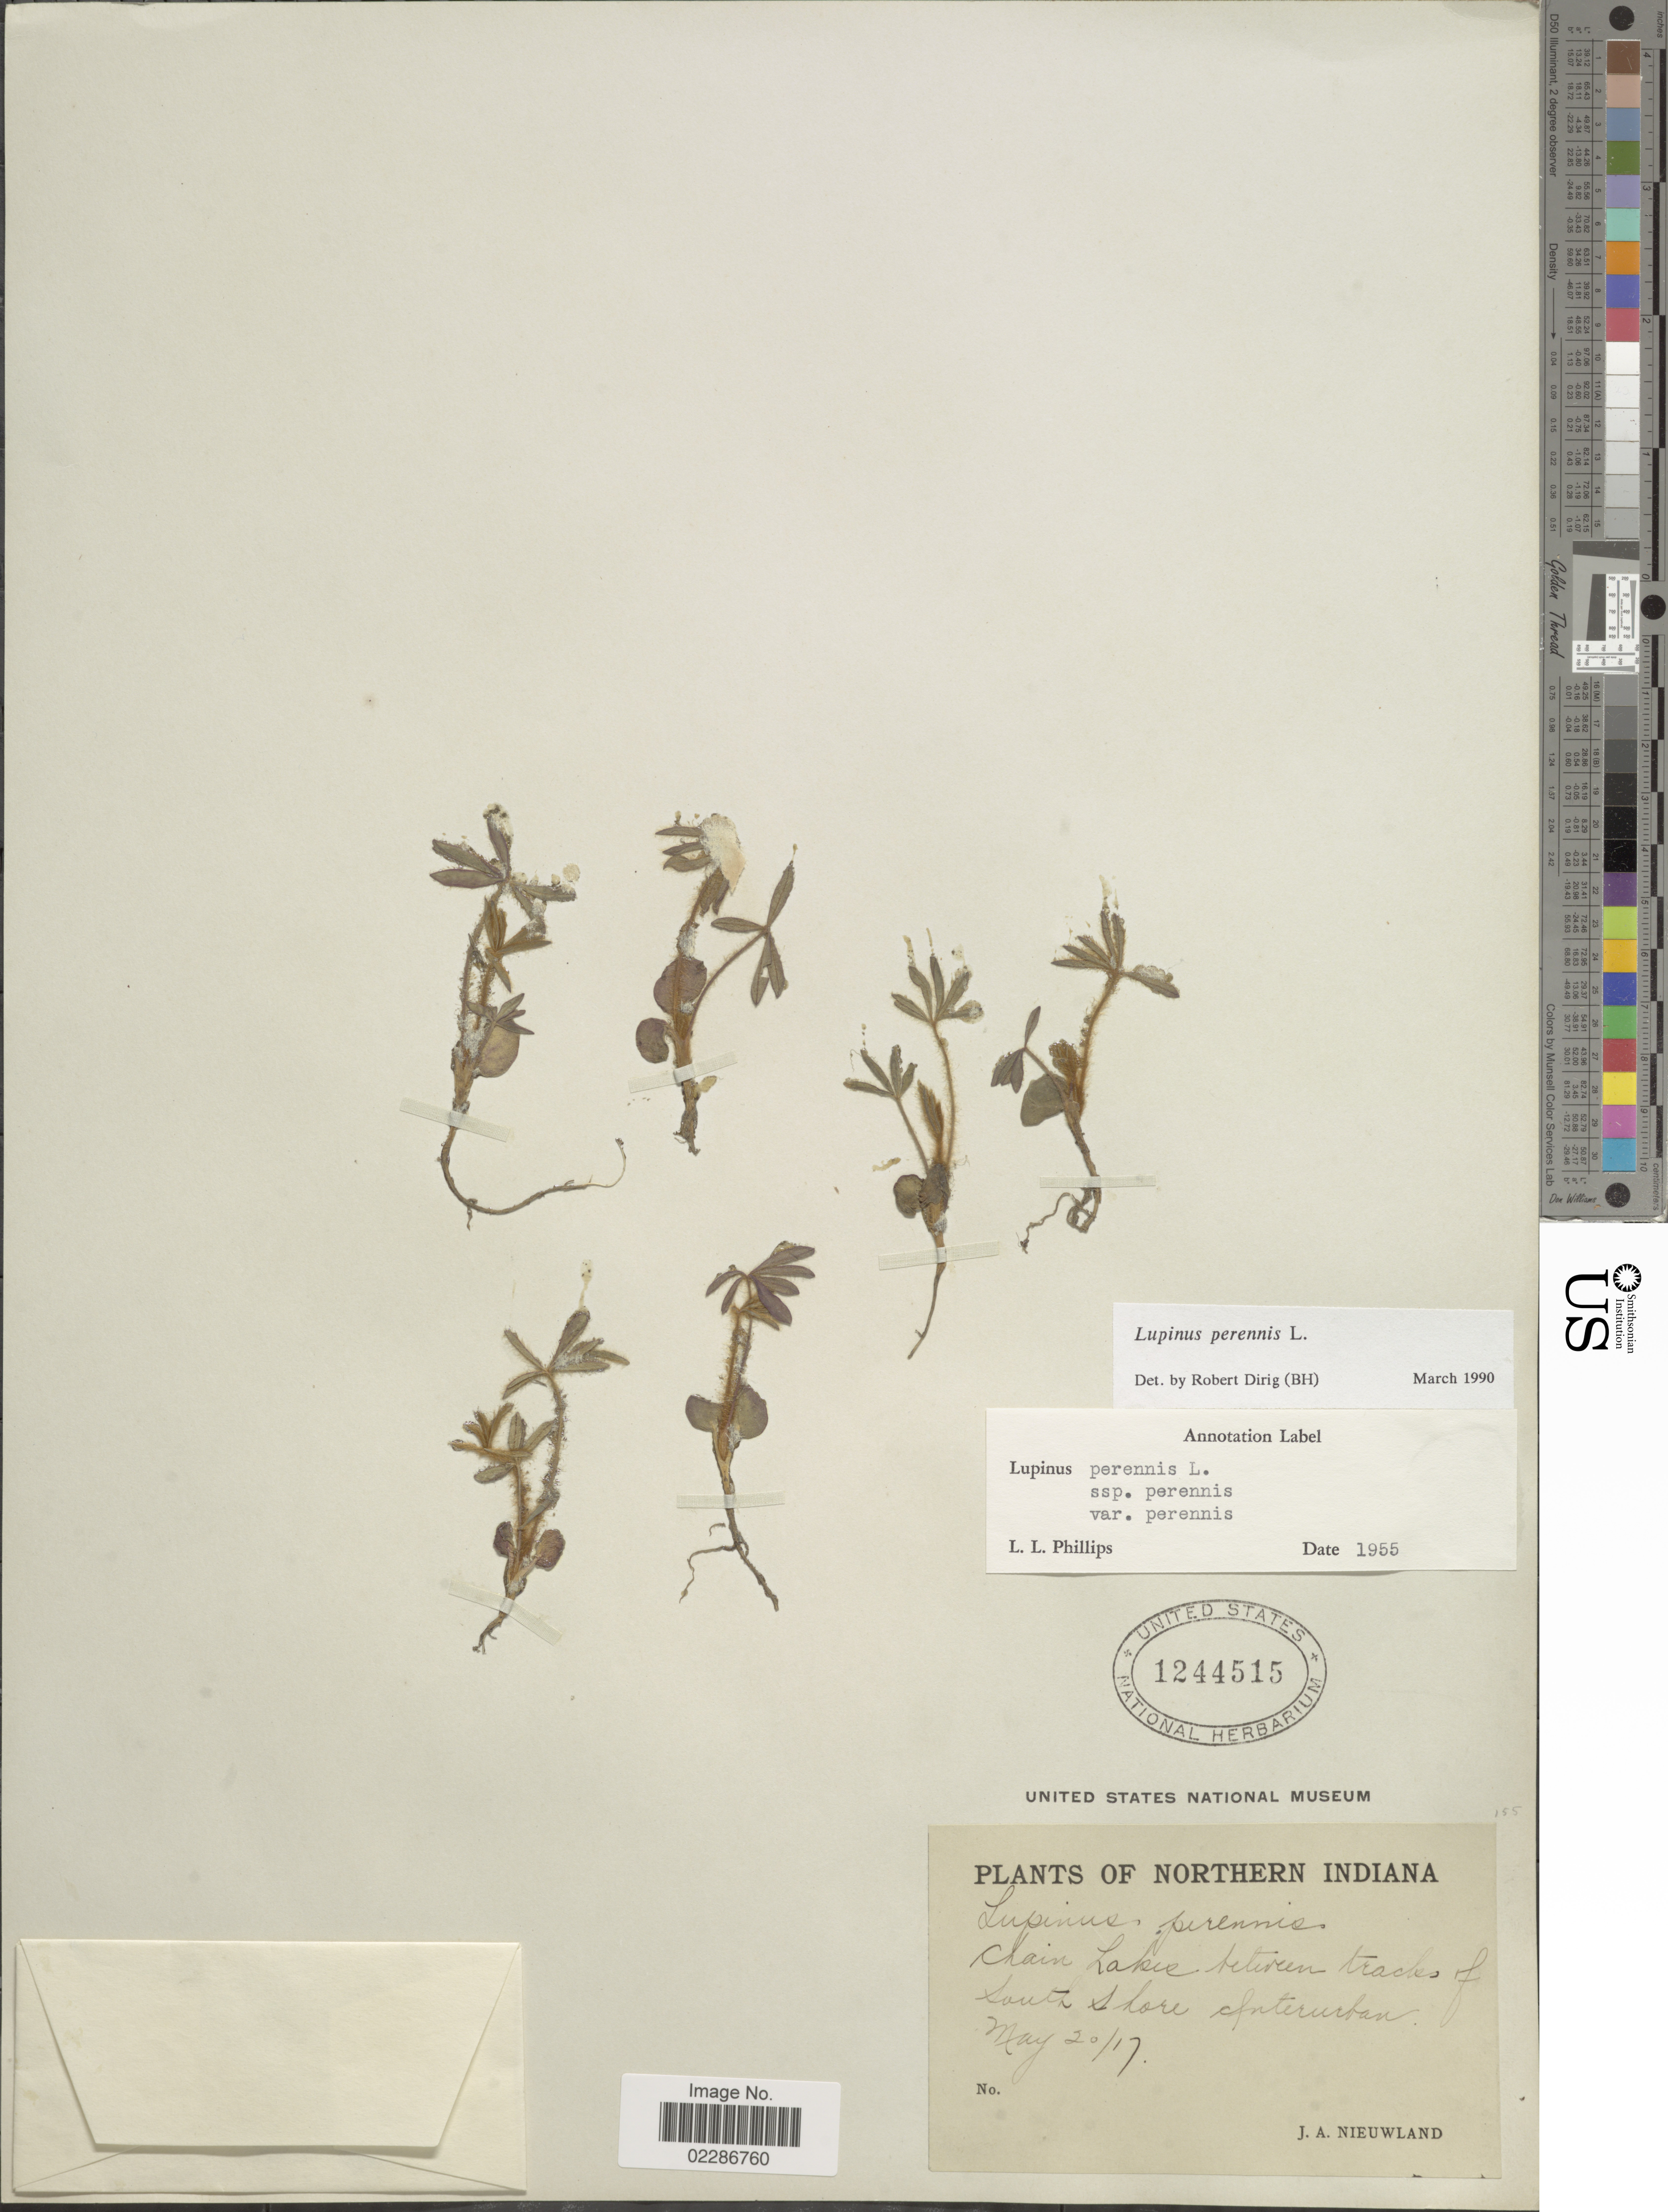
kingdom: Plantae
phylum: Tracheophyta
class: Magnoliopsida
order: Fabales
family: Fabaceae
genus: Lupinus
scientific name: Lupinus perennis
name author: L.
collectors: J. A. Nieuwland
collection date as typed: Transcribed d/m/y: 20/5/17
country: United States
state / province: Indiana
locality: Northern Indiana, Chain Lakes between tracks of South shore Interurban.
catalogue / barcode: US 1244515